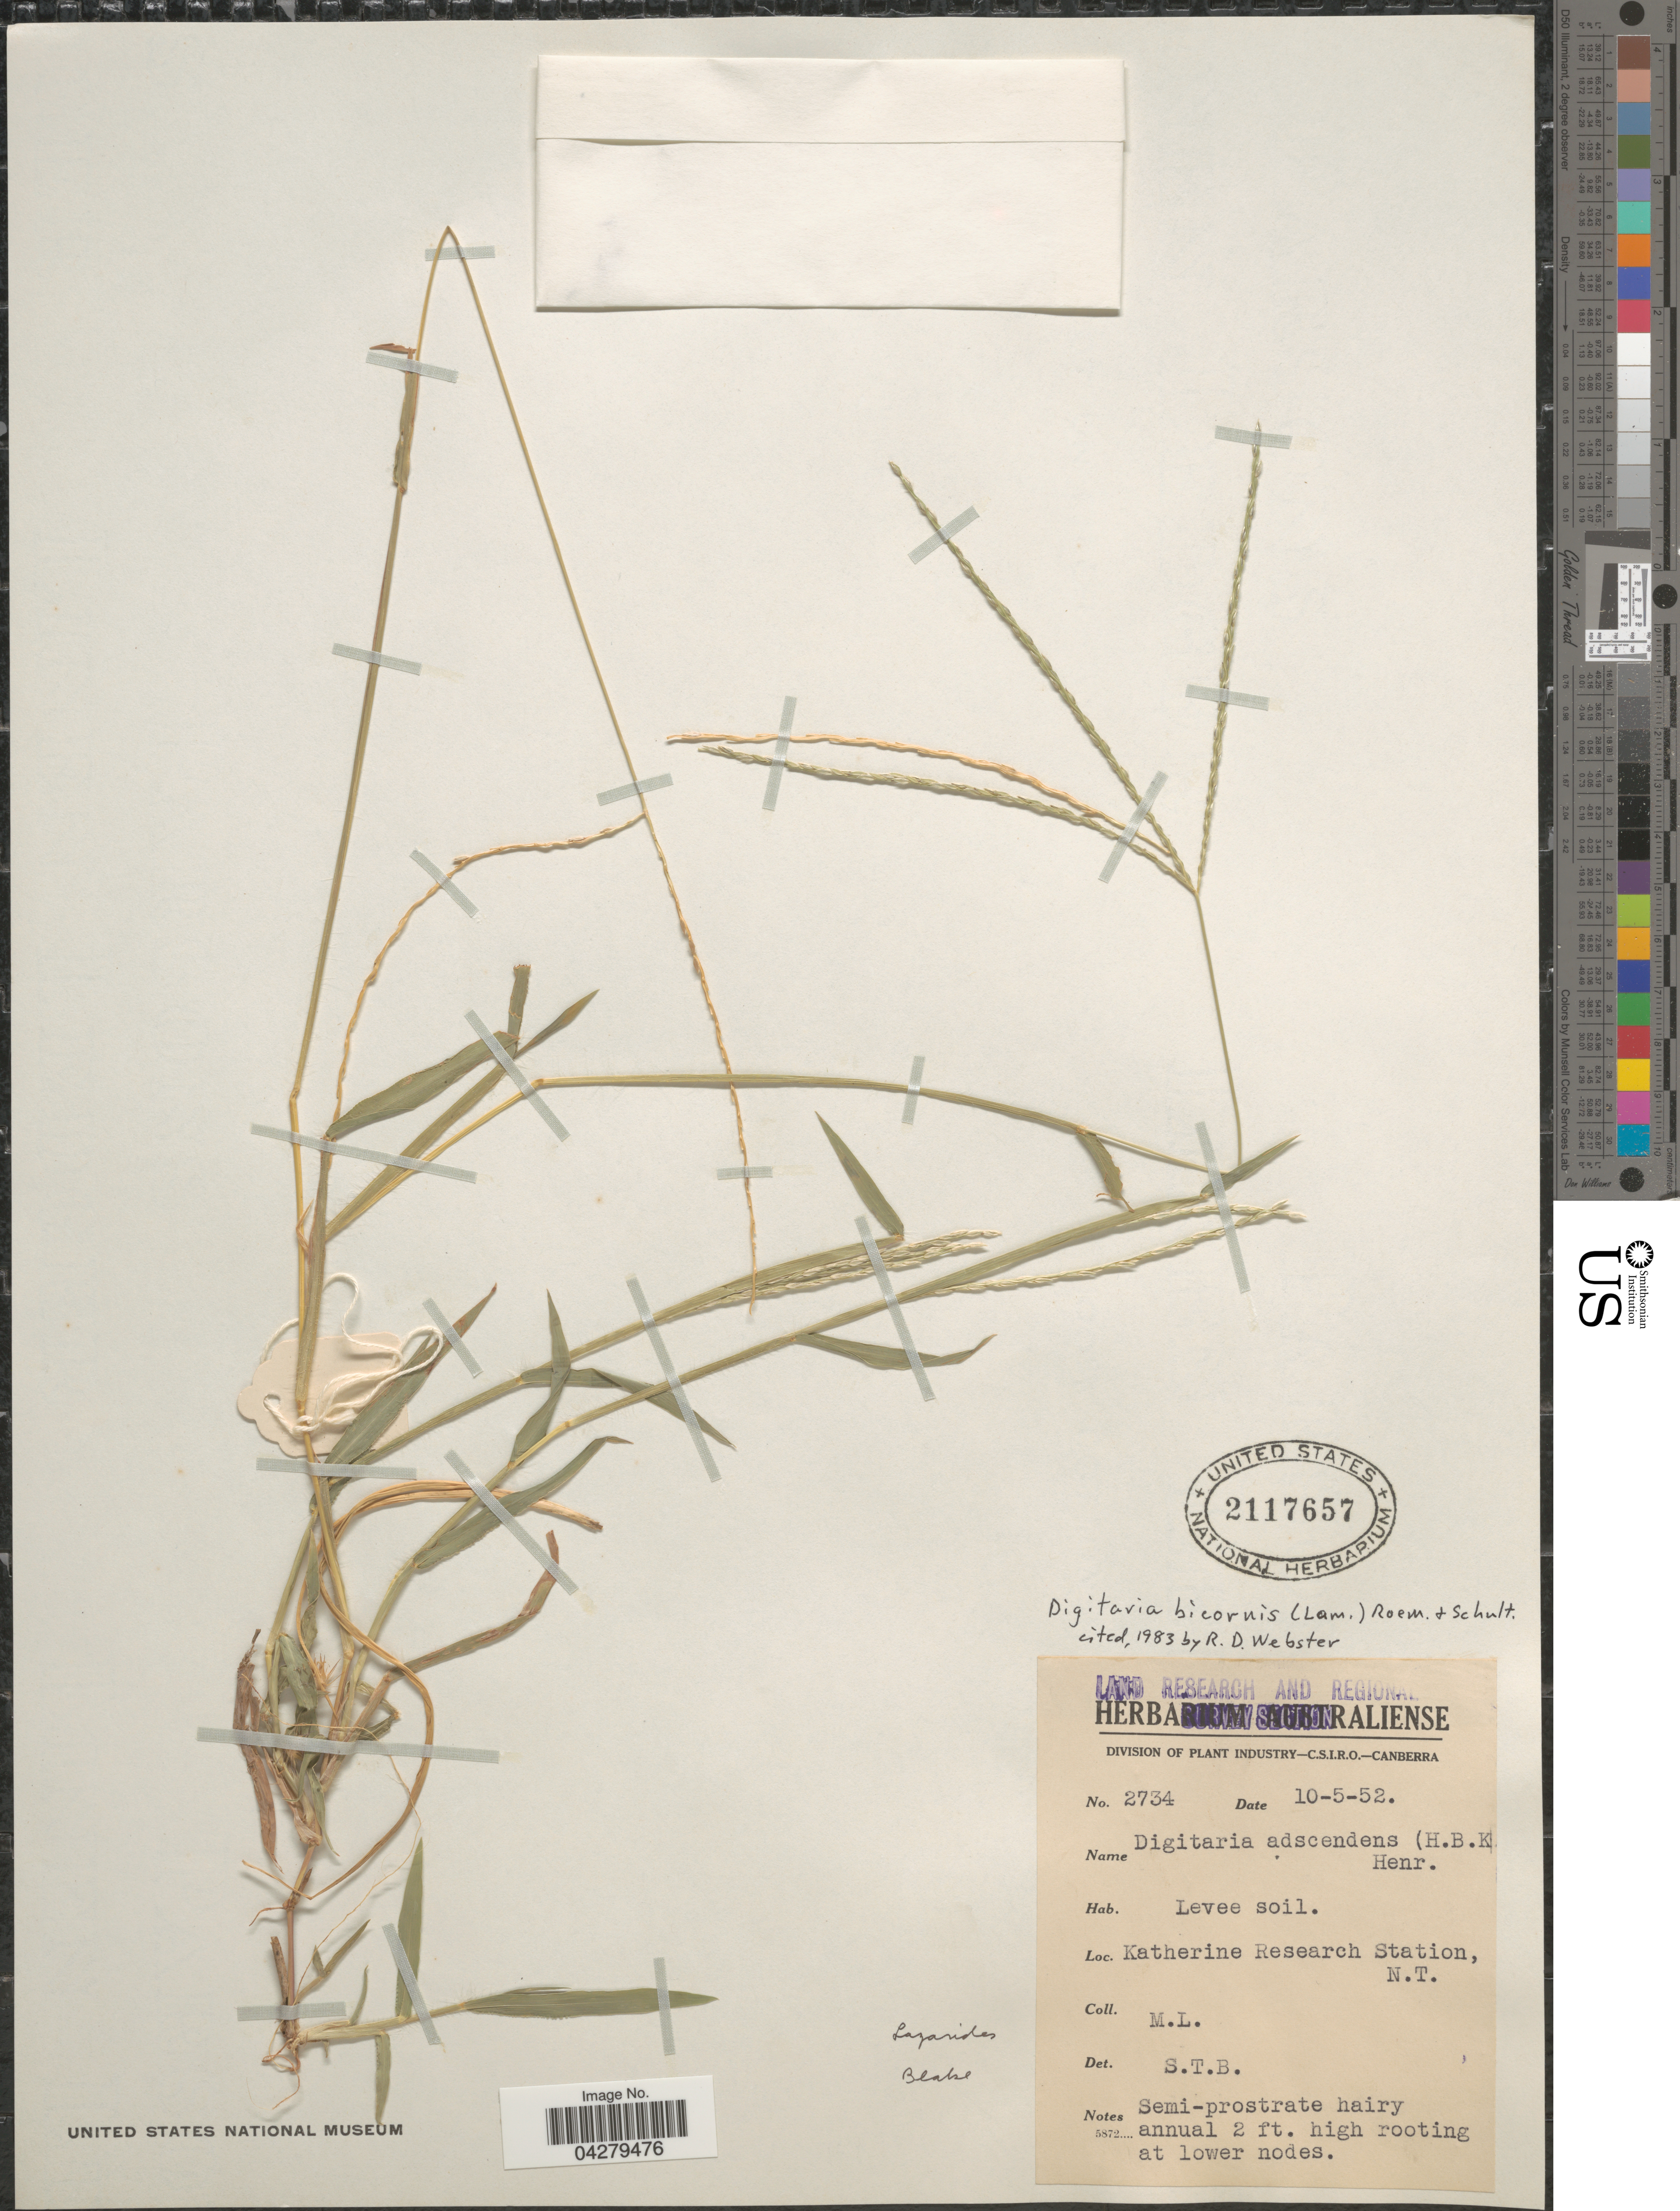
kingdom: Plantae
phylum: Tracheophyta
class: Liliopsida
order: Poales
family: Poaceae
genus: Digitaria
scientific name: Digitaria bicornis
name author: (Lam.) Roem. & Schult.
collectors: M. L.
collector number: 2734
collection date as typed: Transcribed d/m/y: 10/5/52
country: Australia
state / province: Northern Territory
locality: Katherine Research Station.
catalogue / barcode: US 2117657